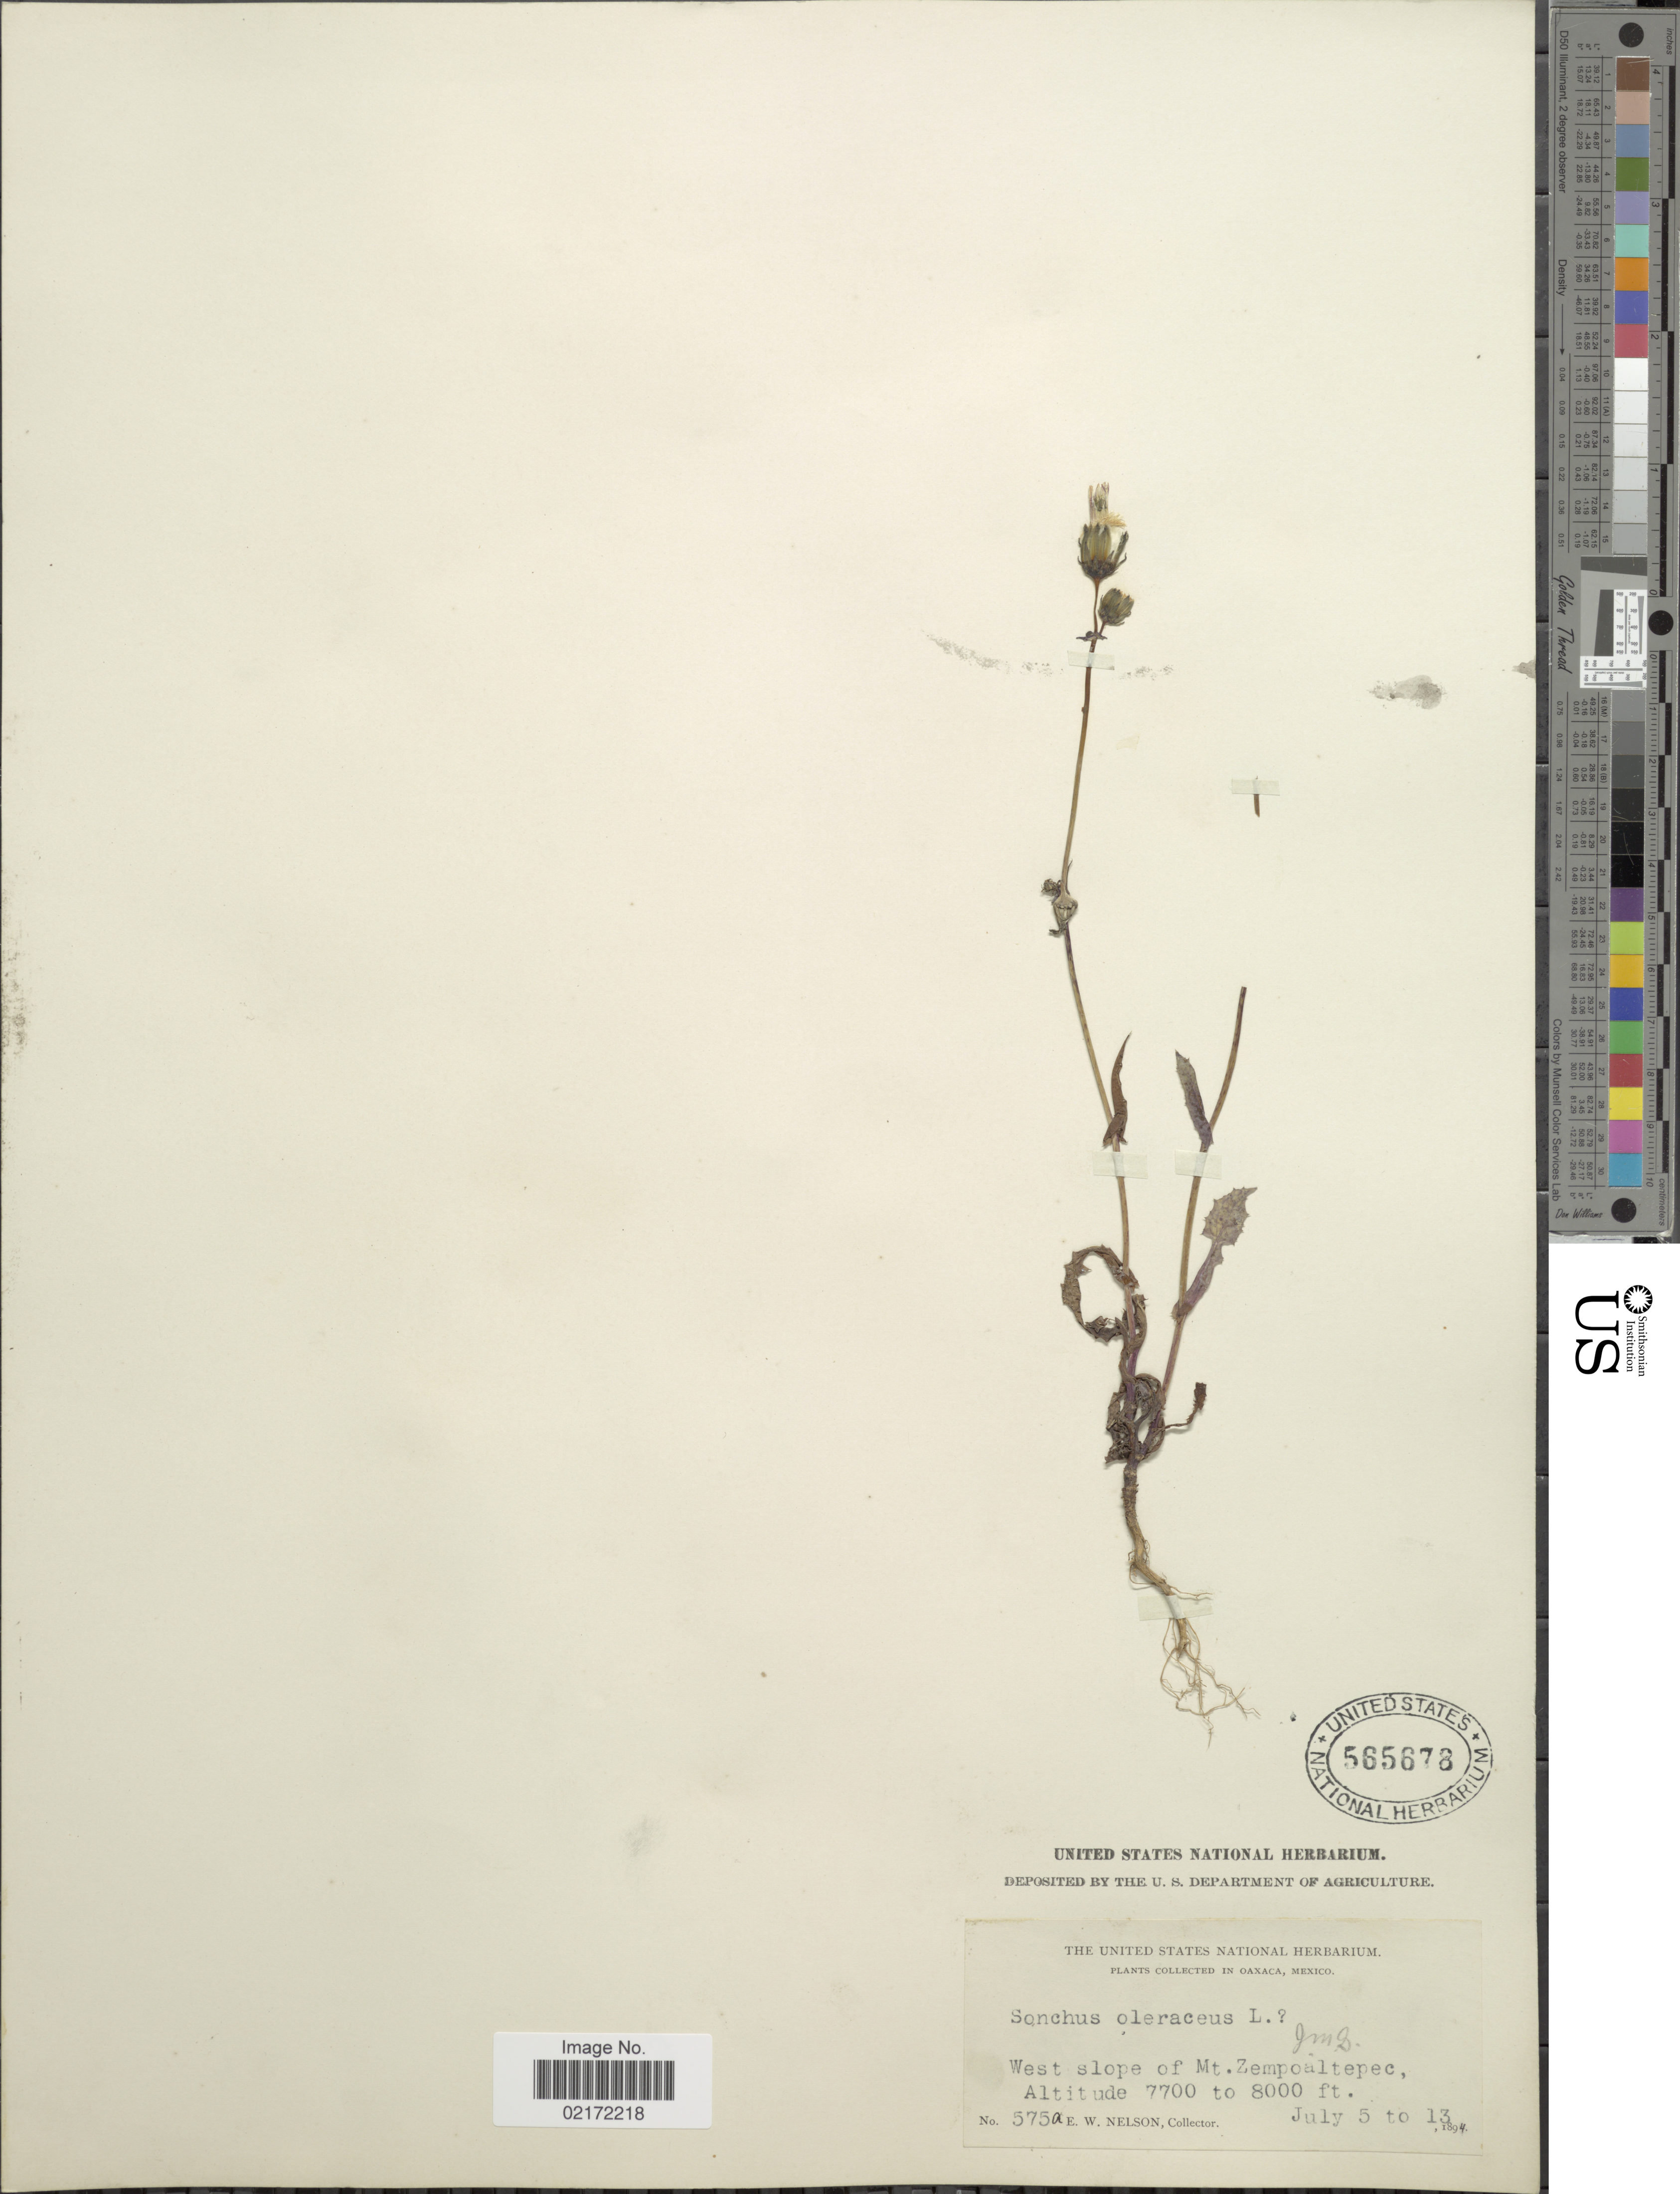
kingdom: Plantae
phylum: Tracheophyta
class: Magnoliopsida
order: Asterales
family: Asteraceae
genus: Sonchus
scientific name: Sonchus oleraceus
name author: L.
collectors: E. W. Nelson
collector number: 575a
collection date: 1894-07-05/1894-07-13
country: Mexico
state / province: Oaxaca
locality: In Oaxaca, Mexico. West slope of Mt. Zempoaltepec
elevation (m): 2347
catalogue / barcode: US 565678